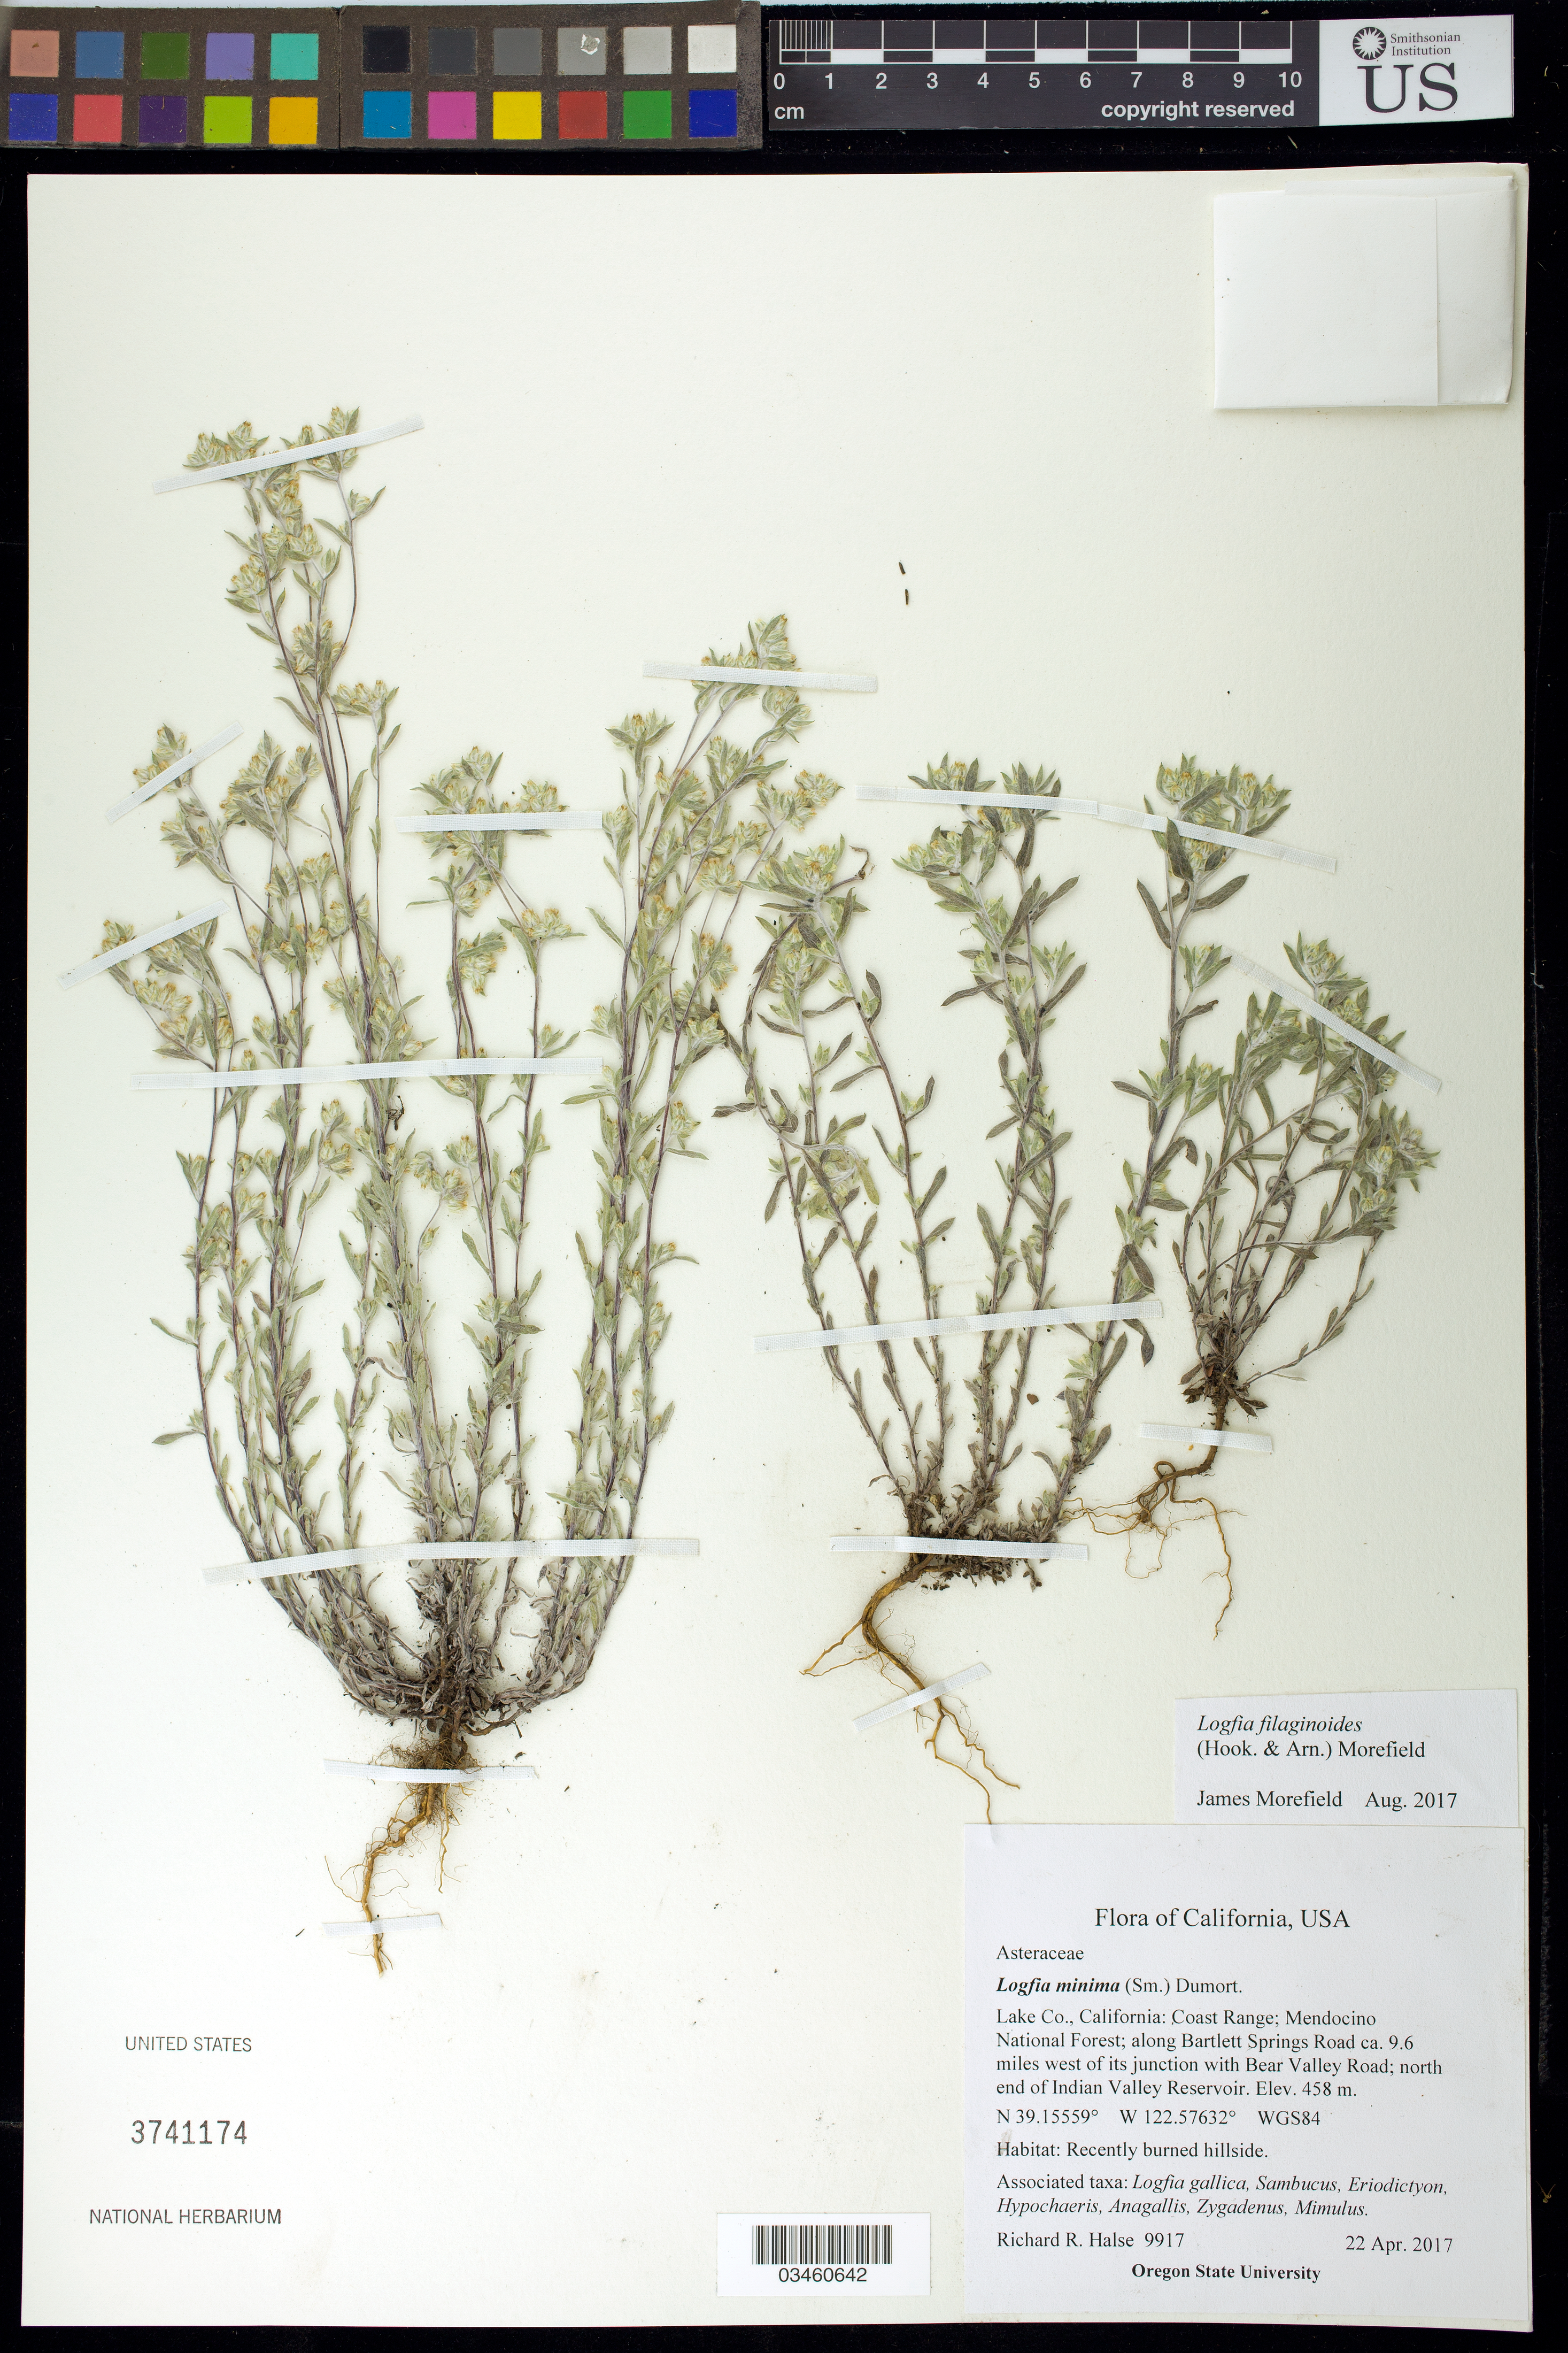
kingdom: Plantae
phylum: Tracheophyta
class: Magnoliopsida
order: Asterales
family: Asteraceae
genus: Logfia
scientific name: Logfia minima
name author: (Sm.) Dumort.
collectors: R. Halse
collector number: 9917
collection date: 2017-04-22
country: United States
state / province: California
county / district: Lake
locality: Lake Co., California: Coast Range; Mendocino National Forestl along Barlett Springs Road.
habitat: Recently burned hillside.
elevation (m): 458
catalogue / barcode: US 3741174